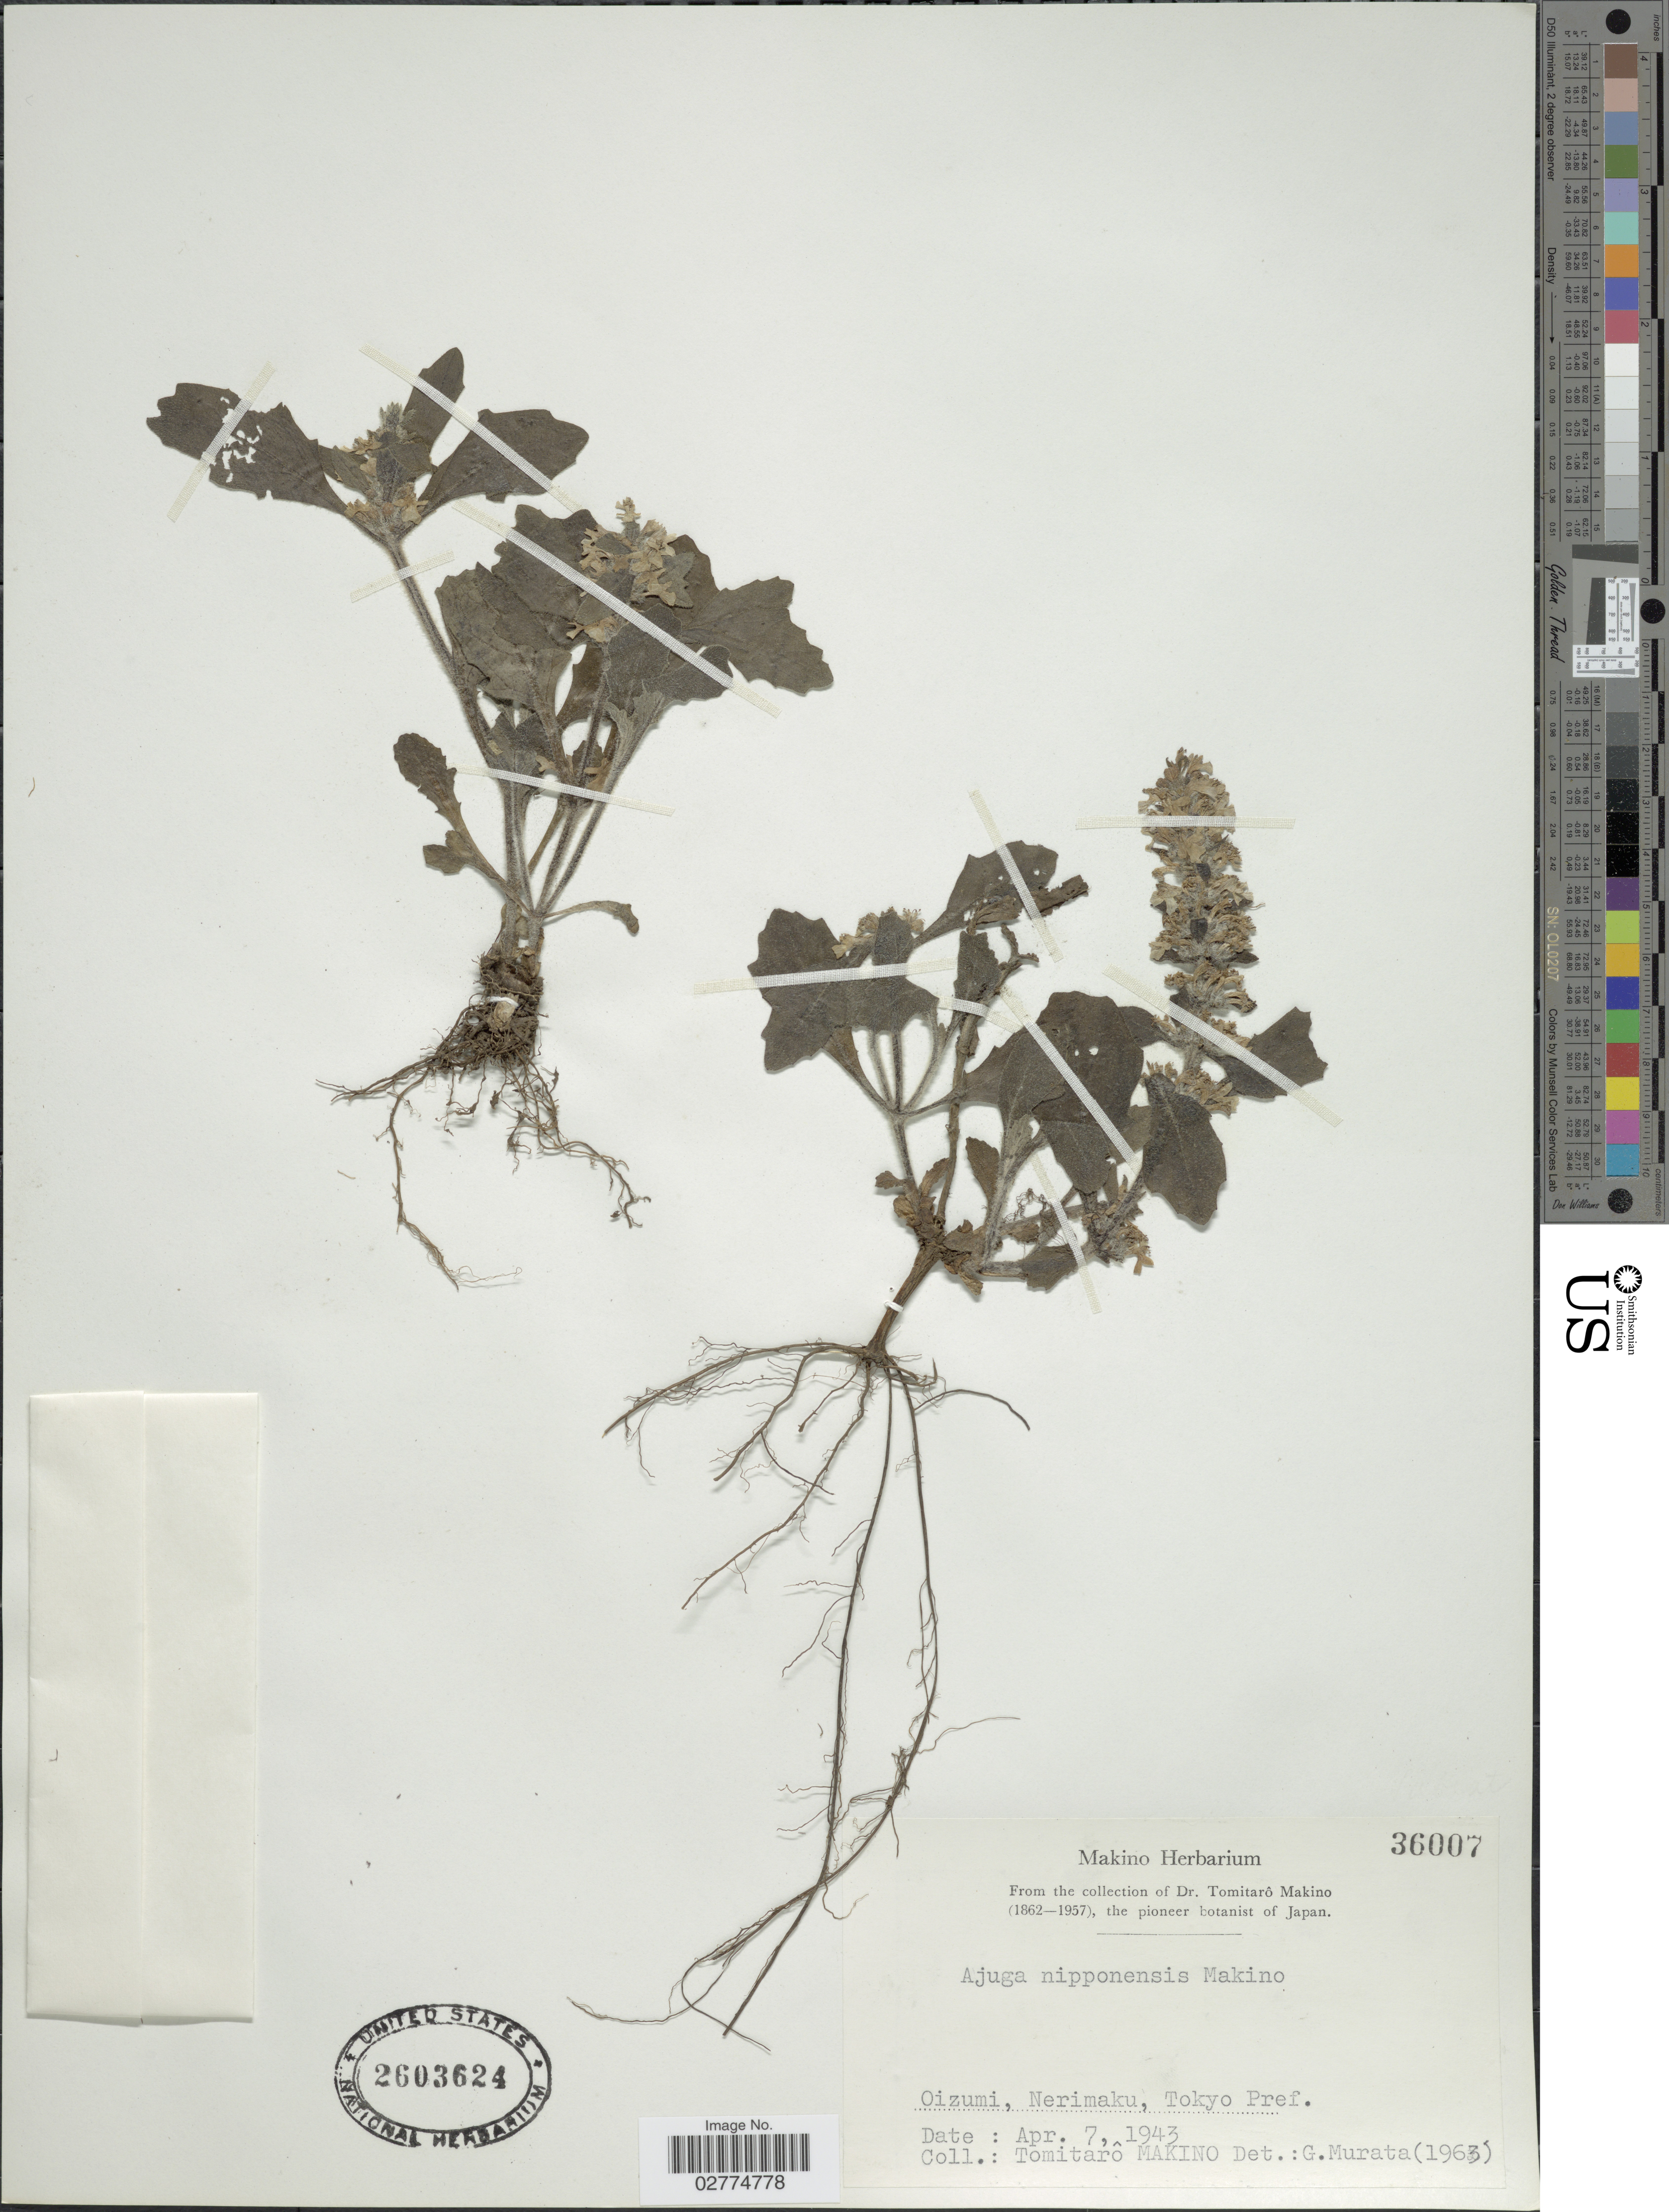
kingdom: Plantae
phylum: Tracheophyta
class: Magnoliopsida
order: Lamiales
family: Lamiaceae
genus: Ajuga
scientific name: Ajuga nipponensis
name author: Makino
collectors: T. Makino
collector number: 36007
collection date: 1943-04-07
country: Japan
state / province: Tokyo, Federal City of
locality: Oizumi, Nerimaku, Tokyo Pref.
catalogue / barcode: US 2603624